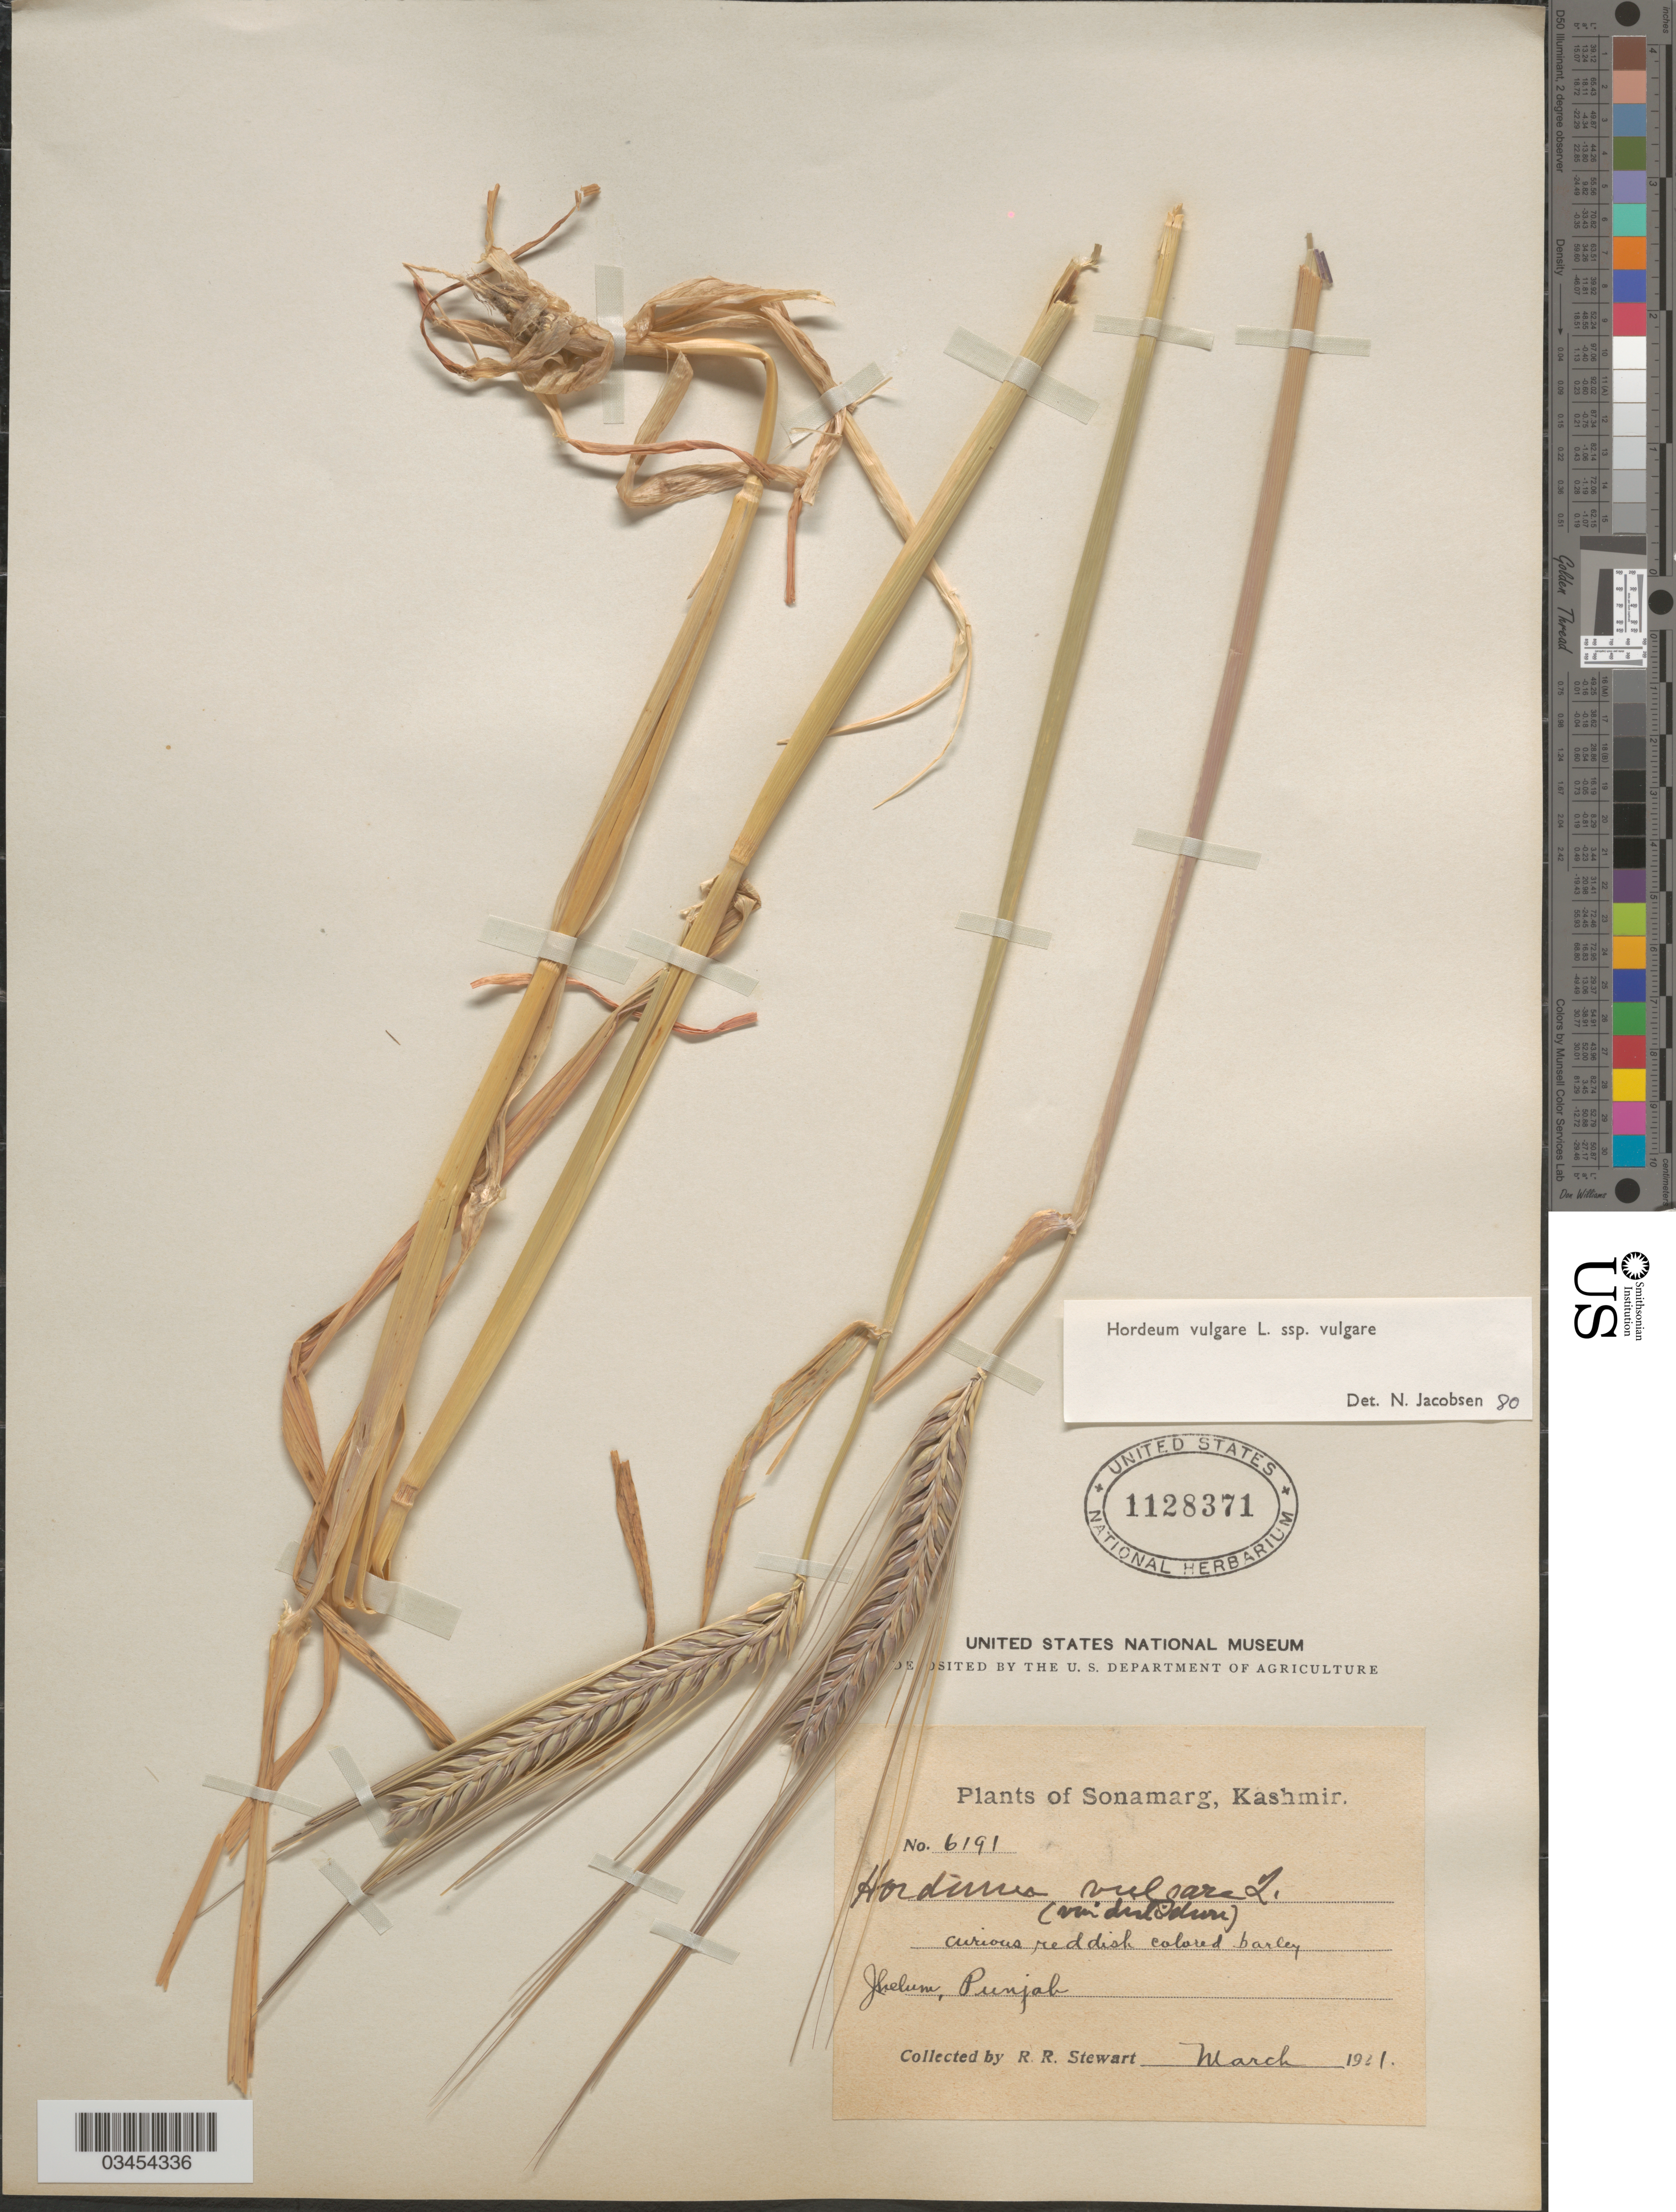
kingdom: Plantae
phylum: Tracheophyta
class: Liliopsida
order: Poales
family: Poaceae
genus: Hordeum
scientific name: Hordeum vulgare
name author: L.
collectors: R. Stewart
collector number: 6191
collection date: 1921-03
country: India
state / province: Punjab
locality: Sonamarg, Kashmir. Jhelum.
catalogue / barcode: US 1128371